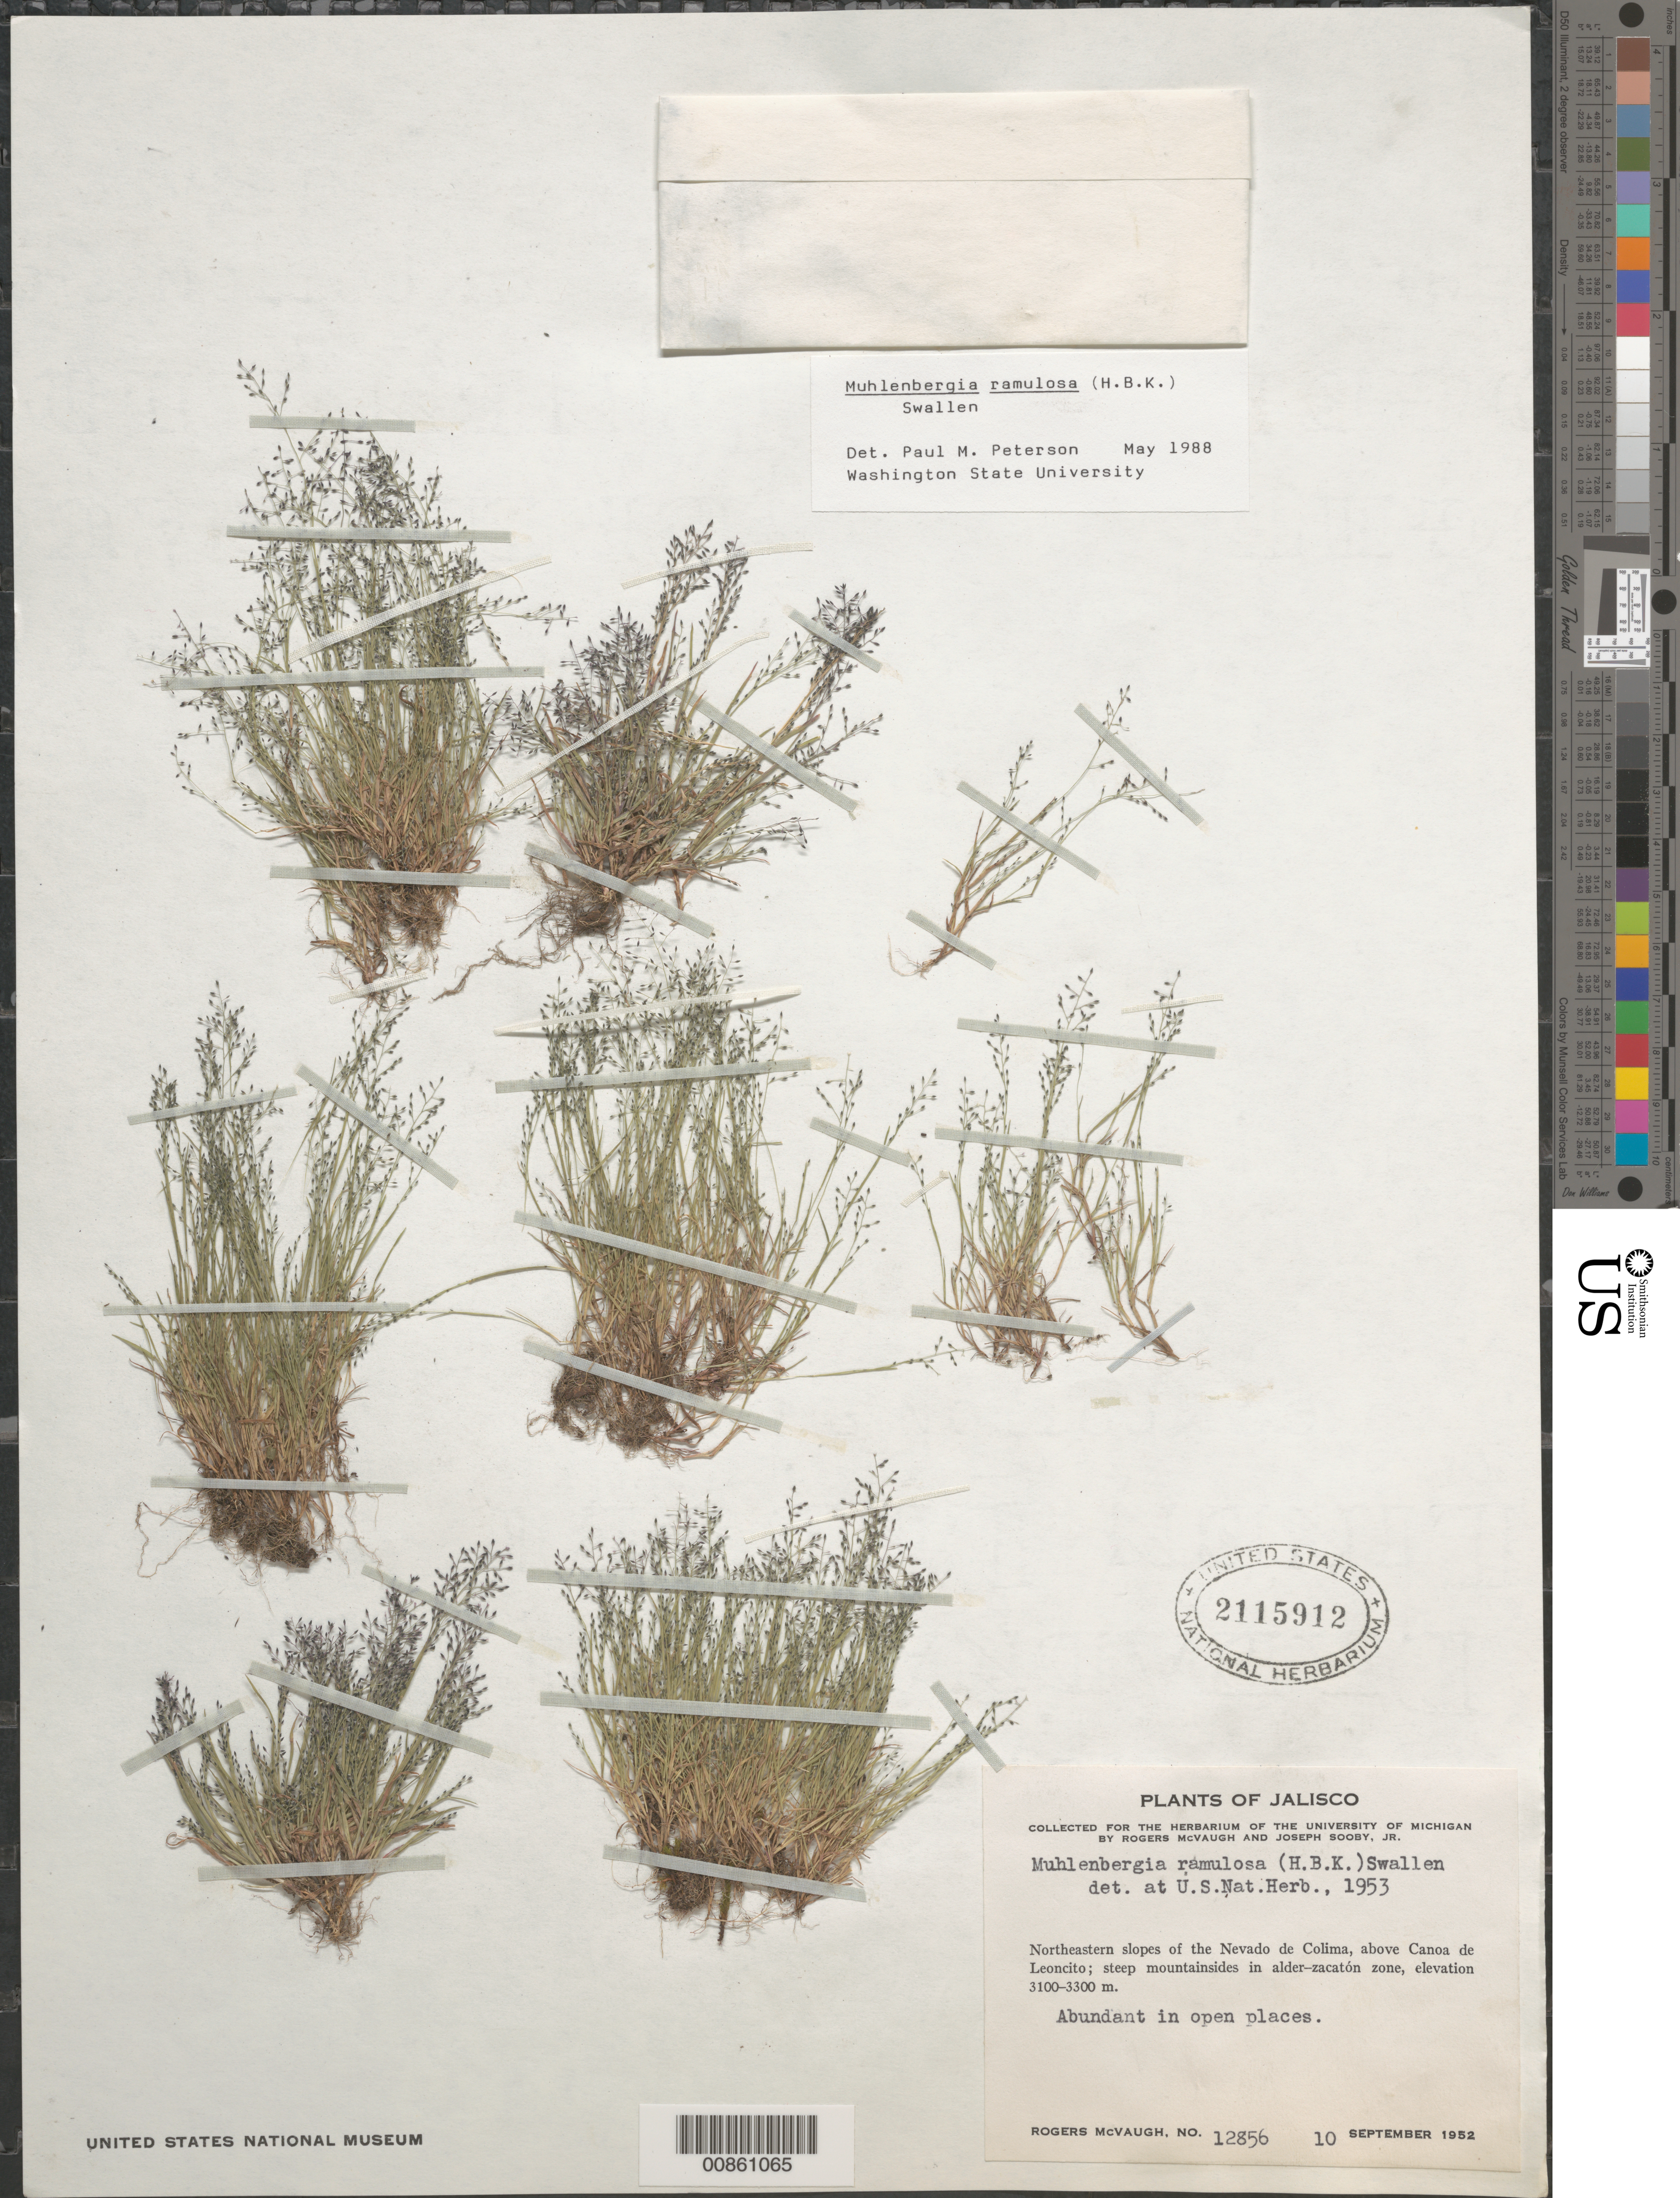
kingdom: Plantae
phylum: Tracheophyta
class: Liliopsida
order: Poales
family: Poaceae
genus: Muhlenbergia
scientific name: Muhlenbergia ramulosa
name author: (Kunth) Swallen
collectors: R. McVaugh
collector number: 12856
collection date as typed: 10 Sep 1952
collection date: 1952-09-10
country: Mexico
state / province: Jalisco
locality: NE slope of Nevado de Colima, above Canoa de Leoncito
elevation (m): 3300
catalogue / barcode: US 2115912